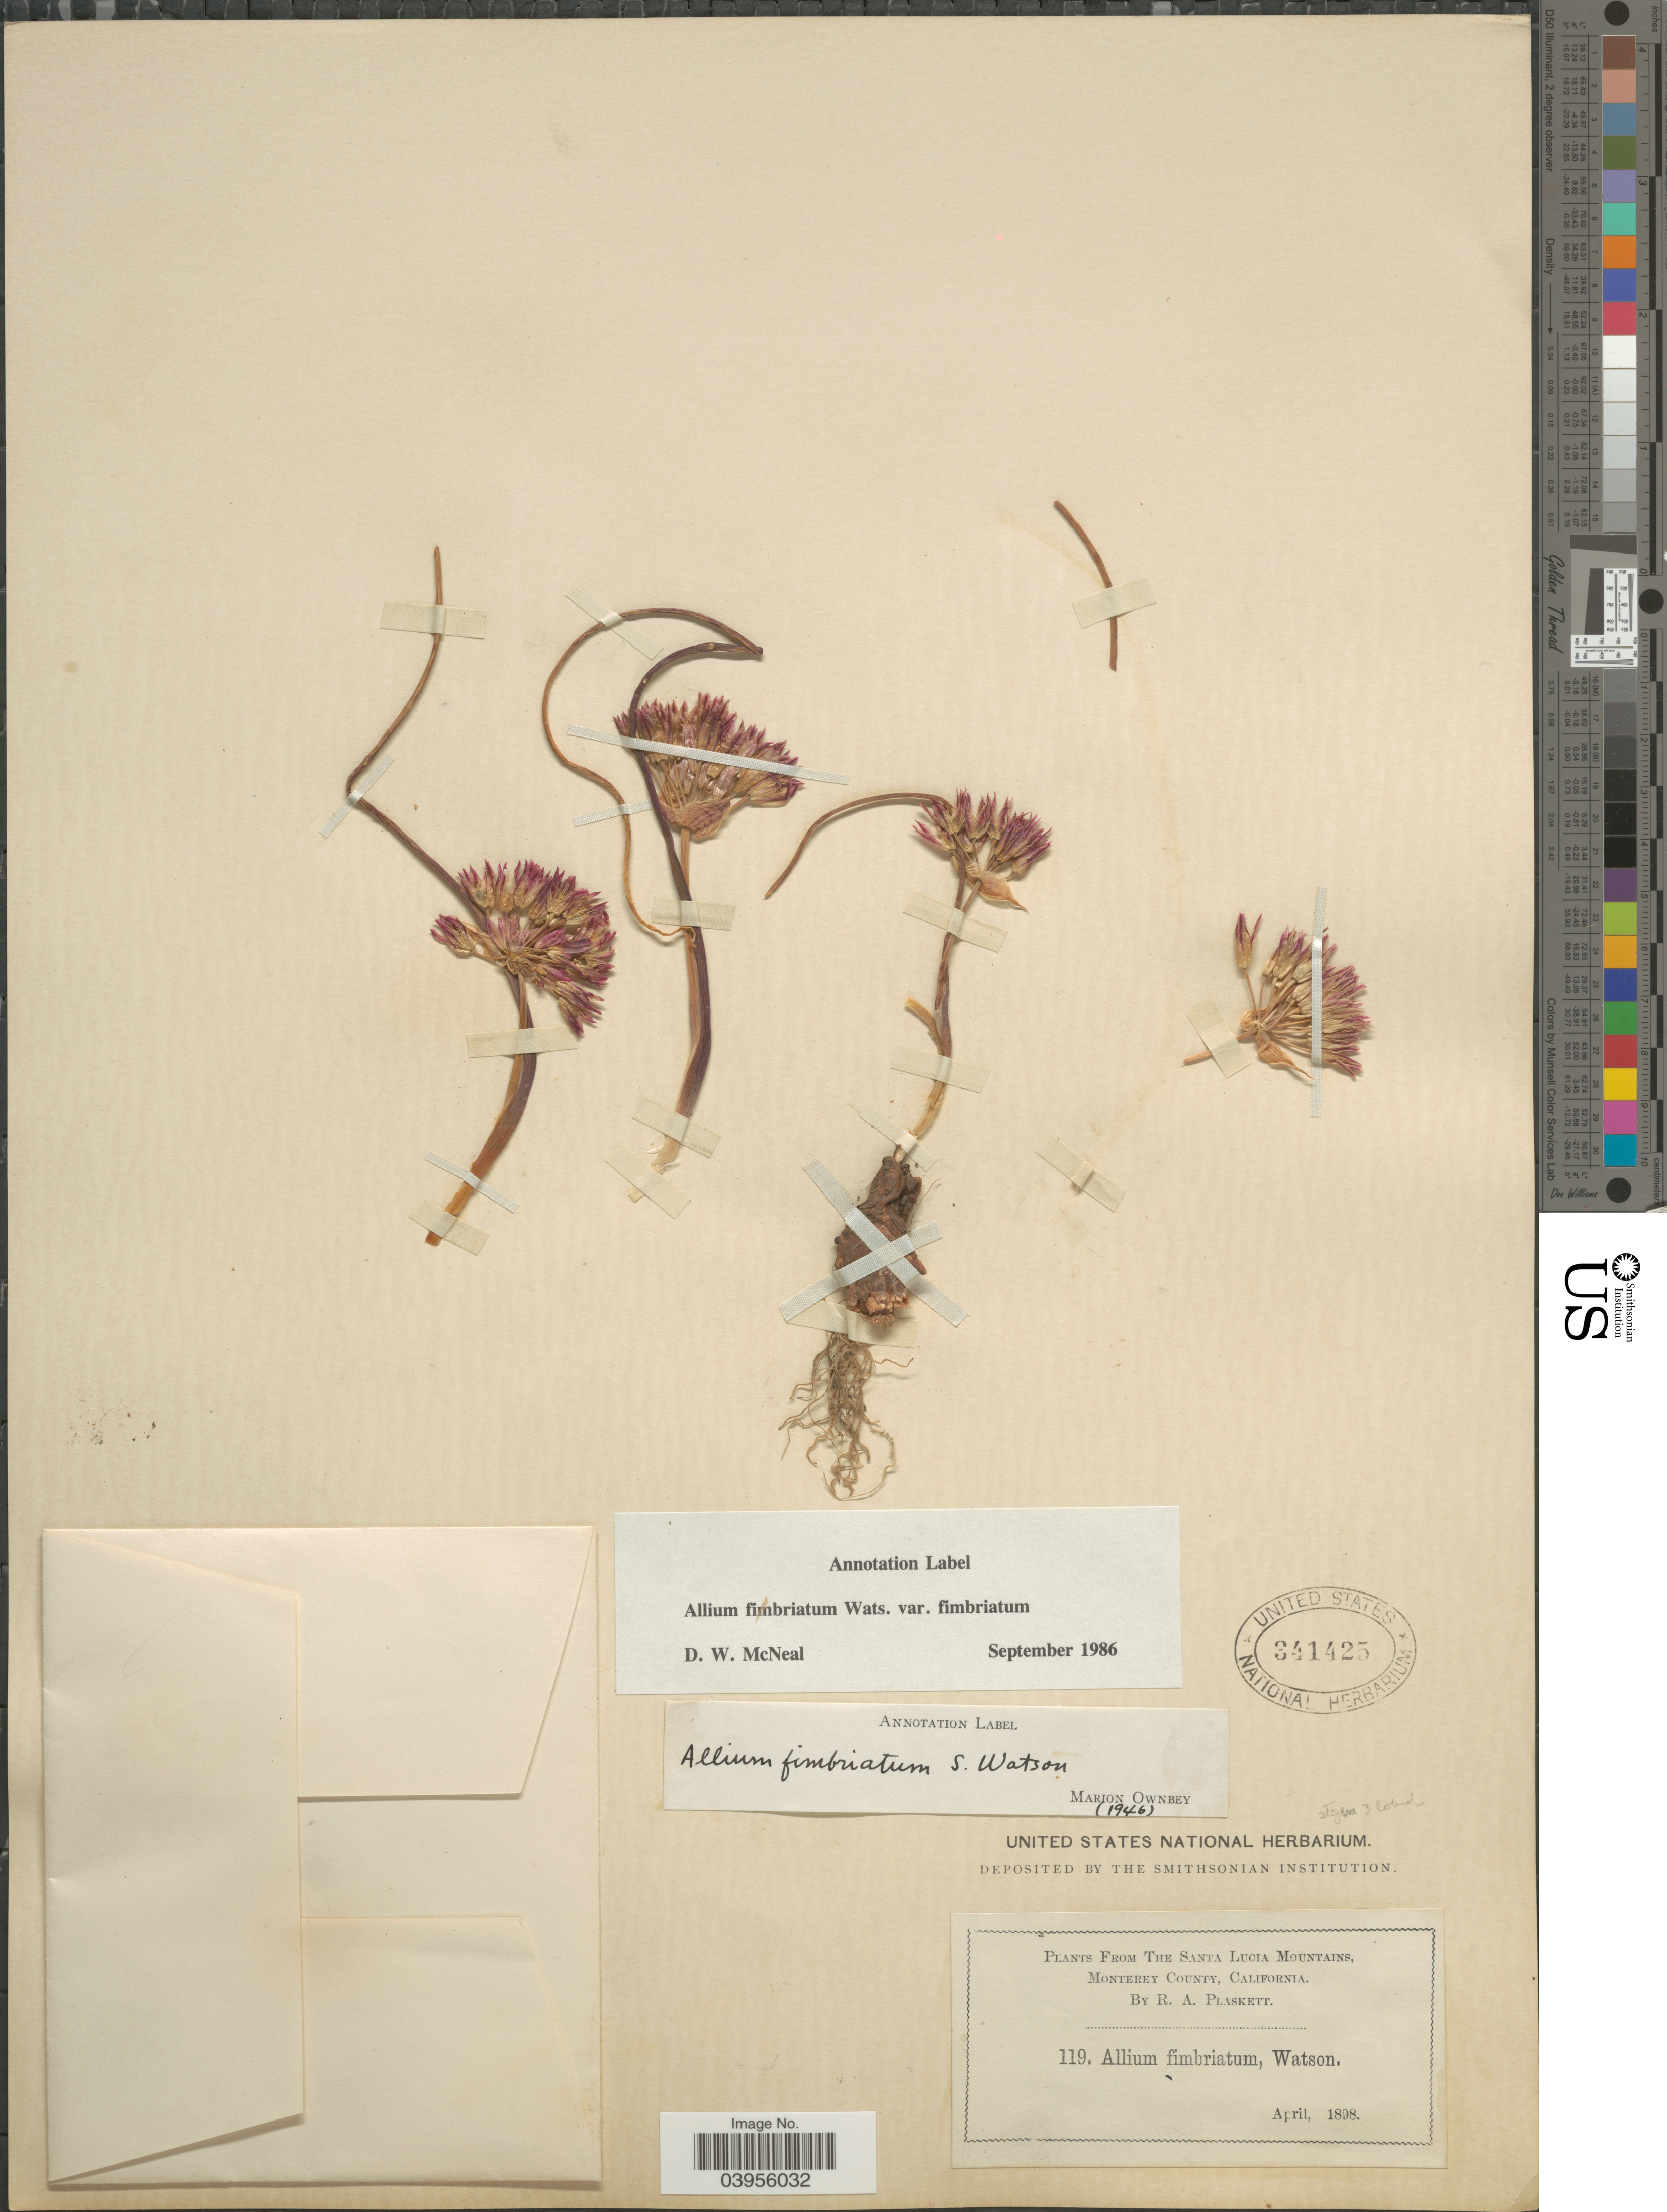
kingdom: Plantae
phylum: Tracheophyta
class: Liliopsida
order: Asparagales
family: Amaryllidaceae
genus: Allium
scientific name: Allium fimbriatum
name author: S. Watson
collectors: R. Plaskett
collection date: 1898-04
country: United States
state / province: California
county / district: Monterey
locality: The Santa Lucia Mountains. Monterey County.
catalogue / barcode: US 341425